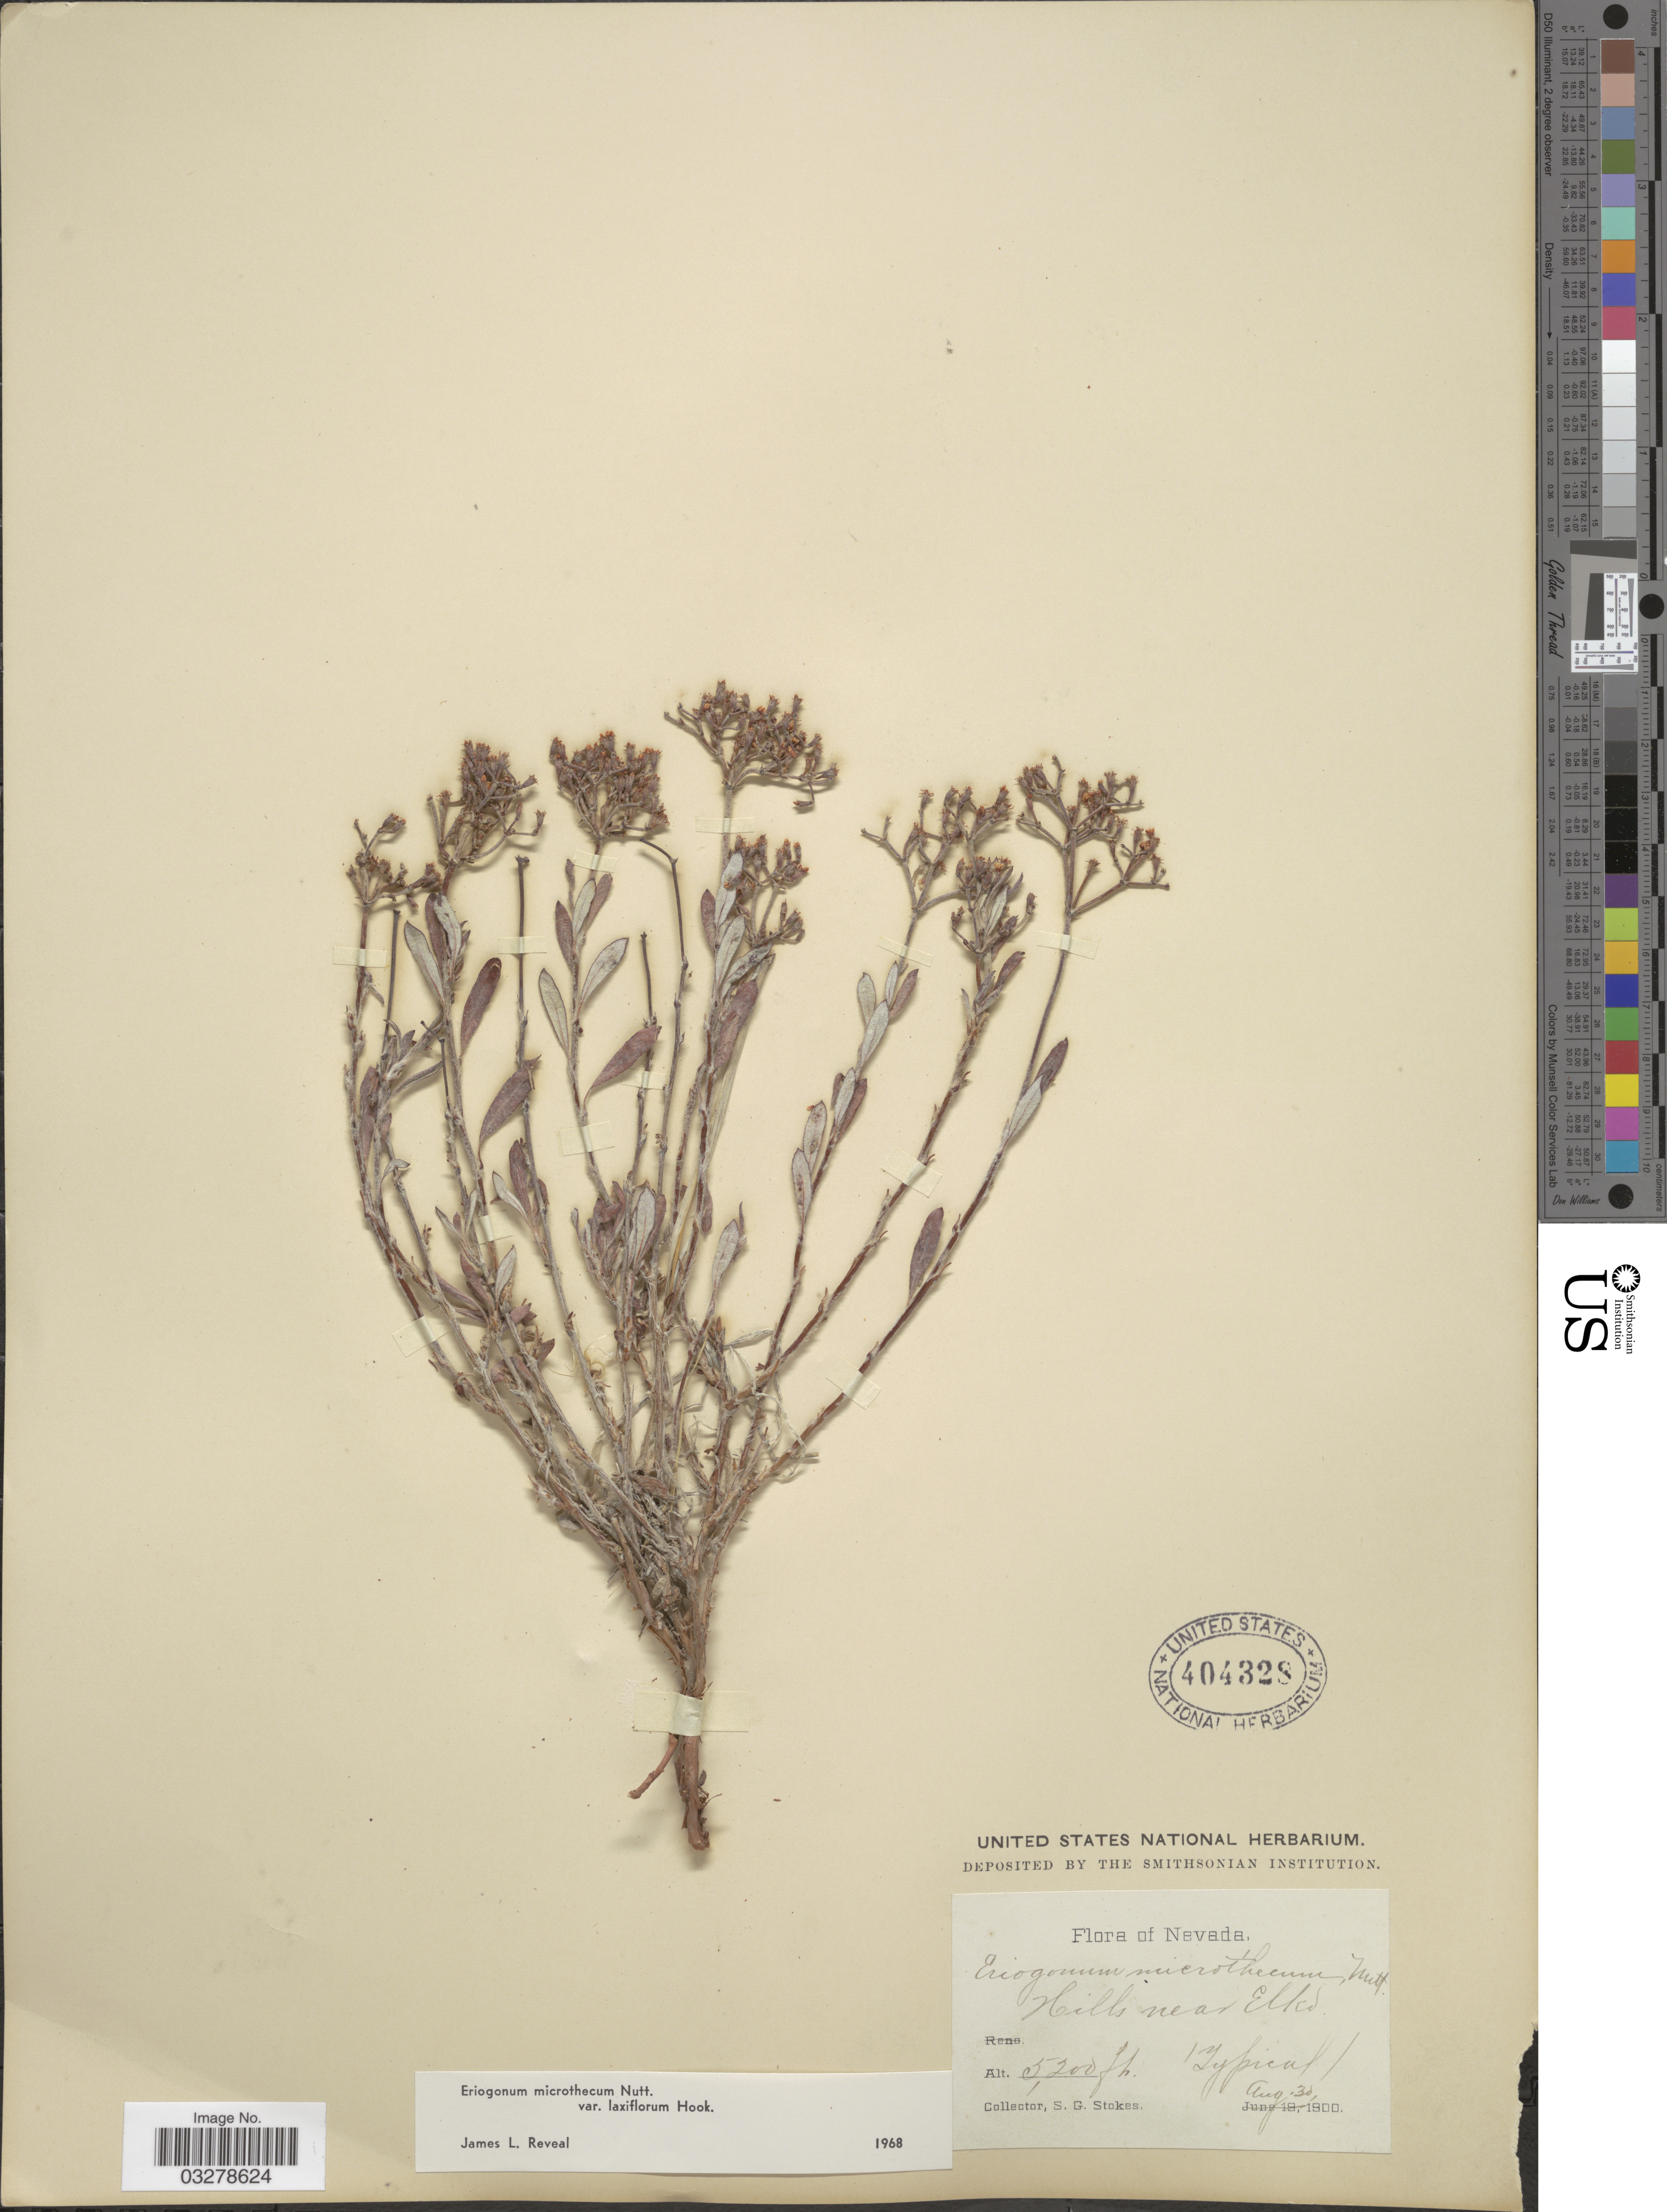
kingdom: Plantae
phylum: Tracheophyta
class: Magnoliopsida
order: Caryophyllales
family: Polygonaceae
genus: Eriogonum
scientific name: Eriogonum microtheca var. laxiflorum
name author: Hook.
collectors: S. G. Stokes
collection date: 1900-08-30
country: United States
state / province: Nevada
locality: Hills near Elko.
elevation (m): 1585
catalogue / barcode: US 404328